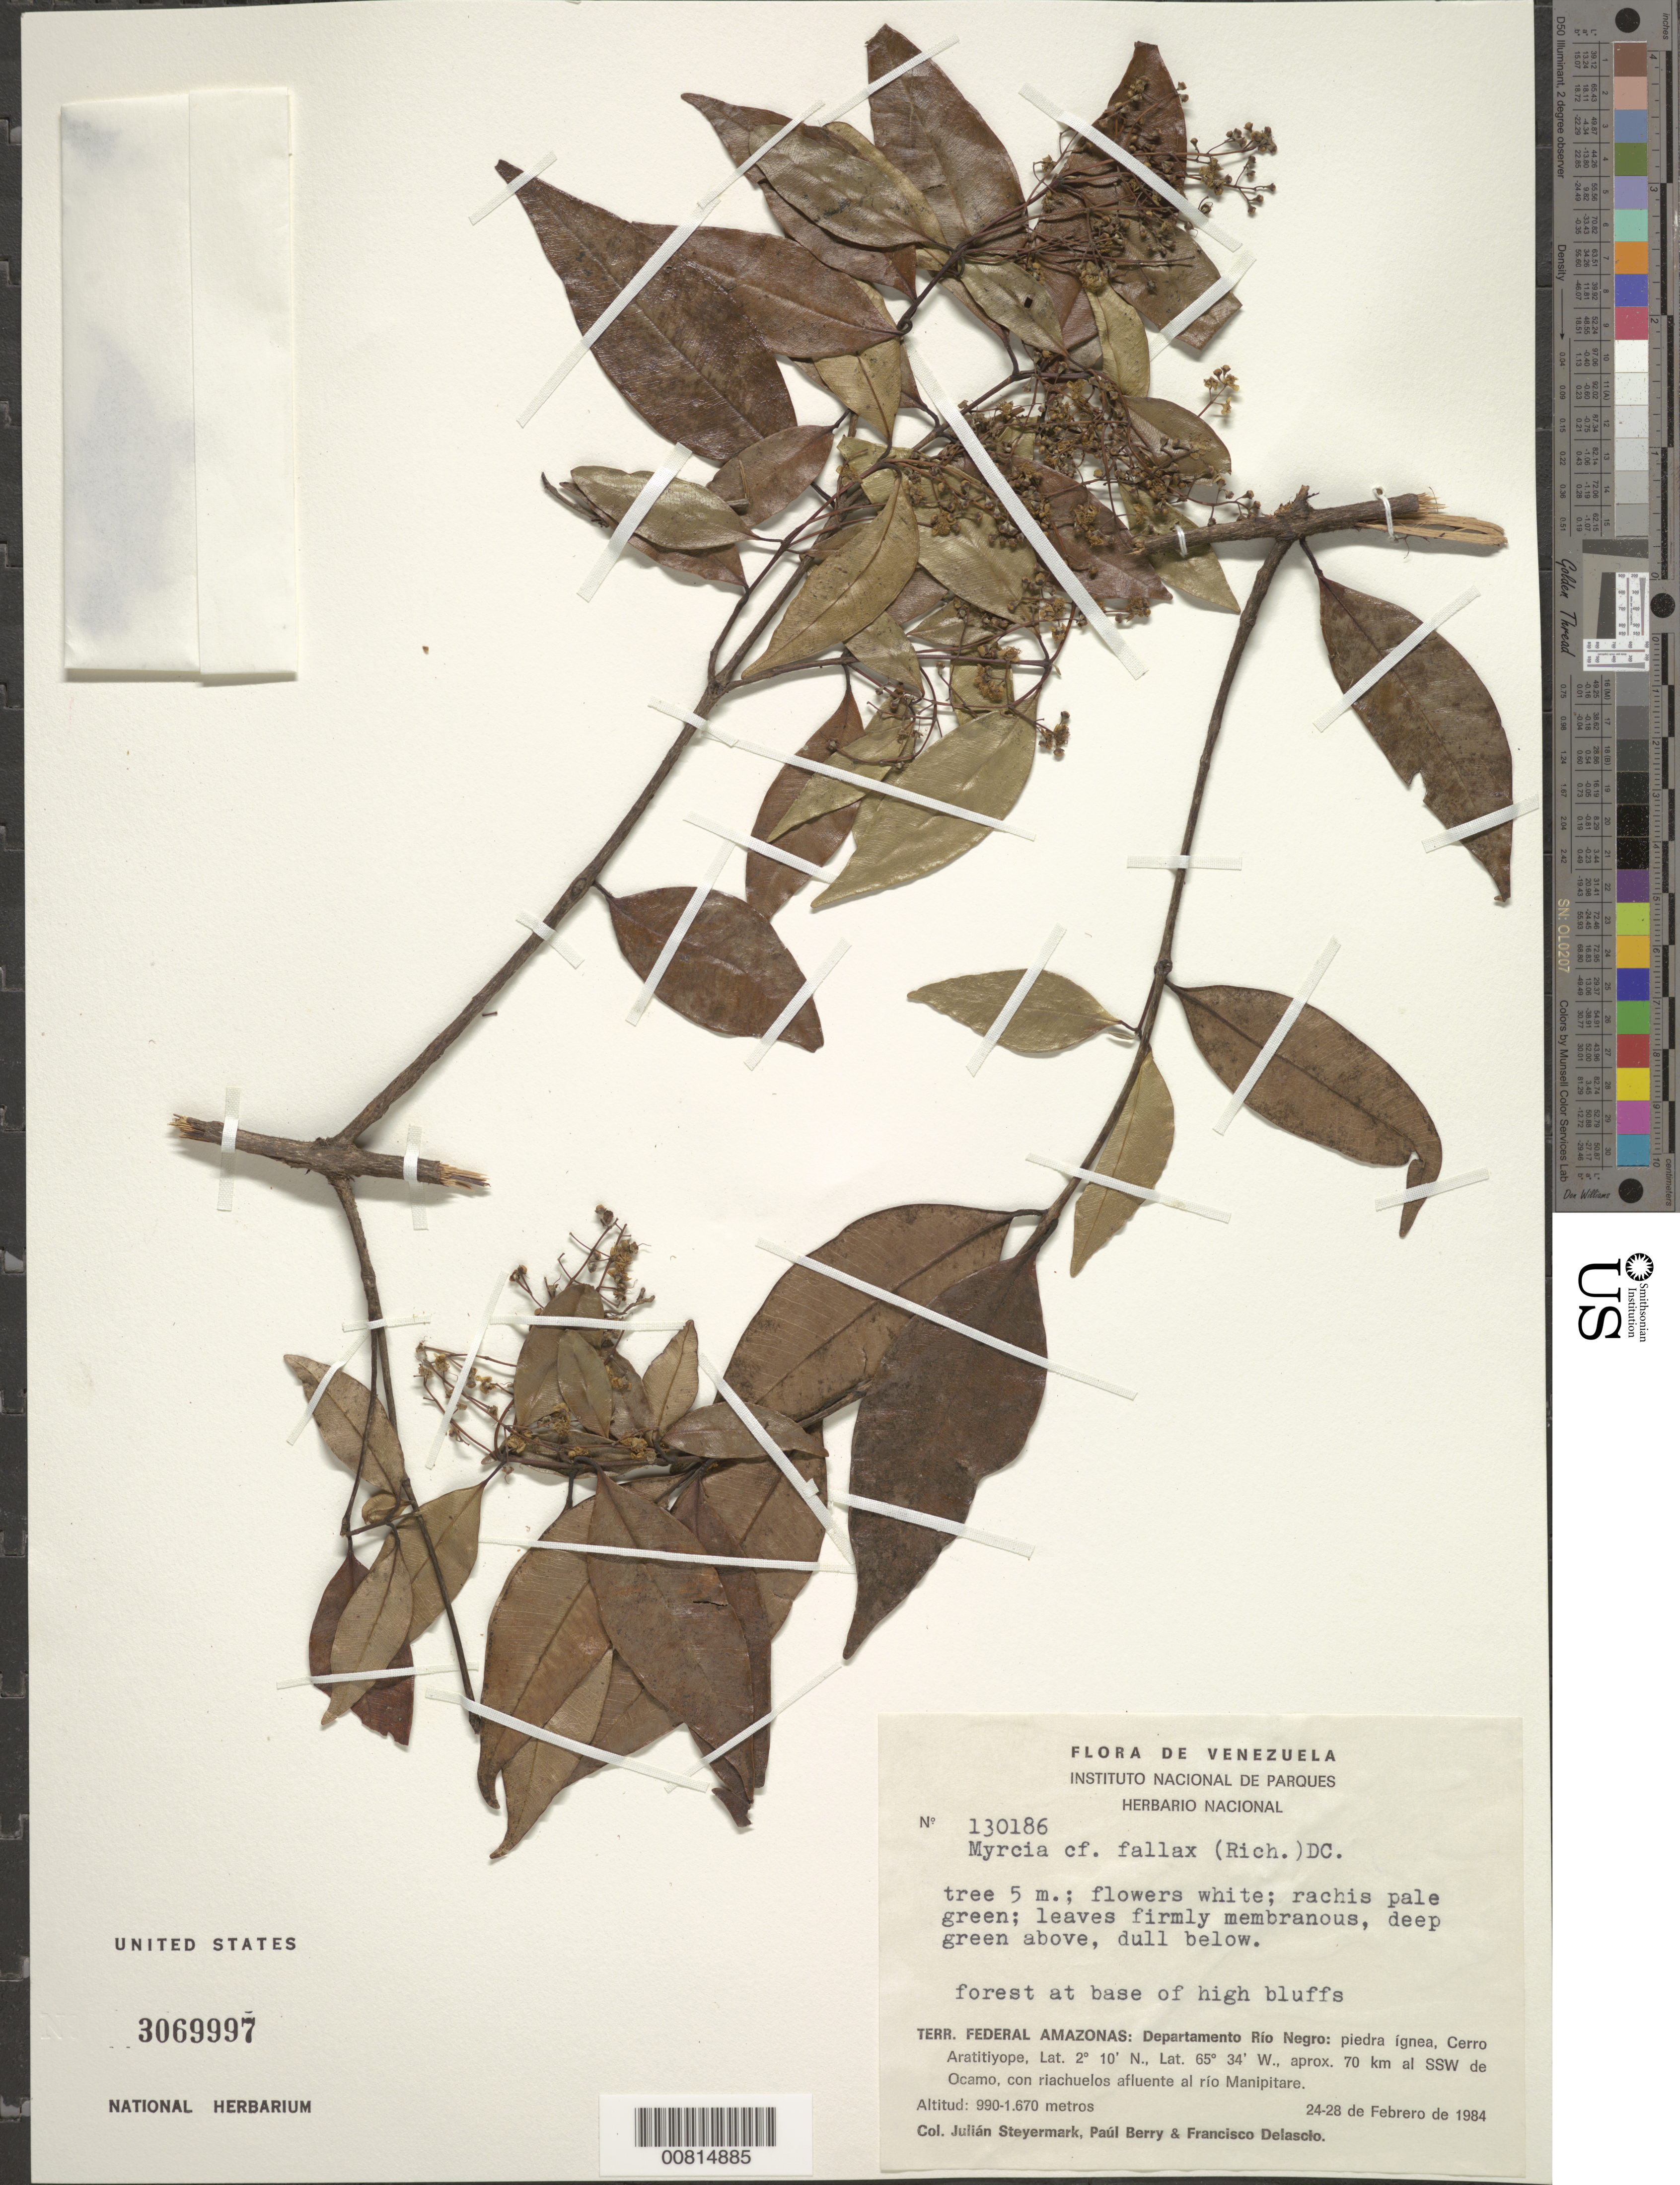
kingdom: Plantae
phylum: Tracheophyta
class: Magnoliopsida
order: Myrtales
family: Myrtaceae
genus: Myrcia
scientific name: Myrcia fallax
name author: (Rich.) DC.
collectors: J. Steyermark, P. Berry & F. Delascio C.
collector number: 130186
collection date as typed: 24-Feb-84 to 28-Feb-84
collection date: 1984-02-24/1984-02-28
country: Venezuela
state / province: Amazonas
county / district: Río Negro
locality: Cerro Aratitiyope, approx. 70 km SSW of Ocamo, con riachuelos afluente al Río Manipitare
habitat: Forest at base of high bluffs; igneous stone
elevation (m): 990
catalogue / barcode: US 3069997